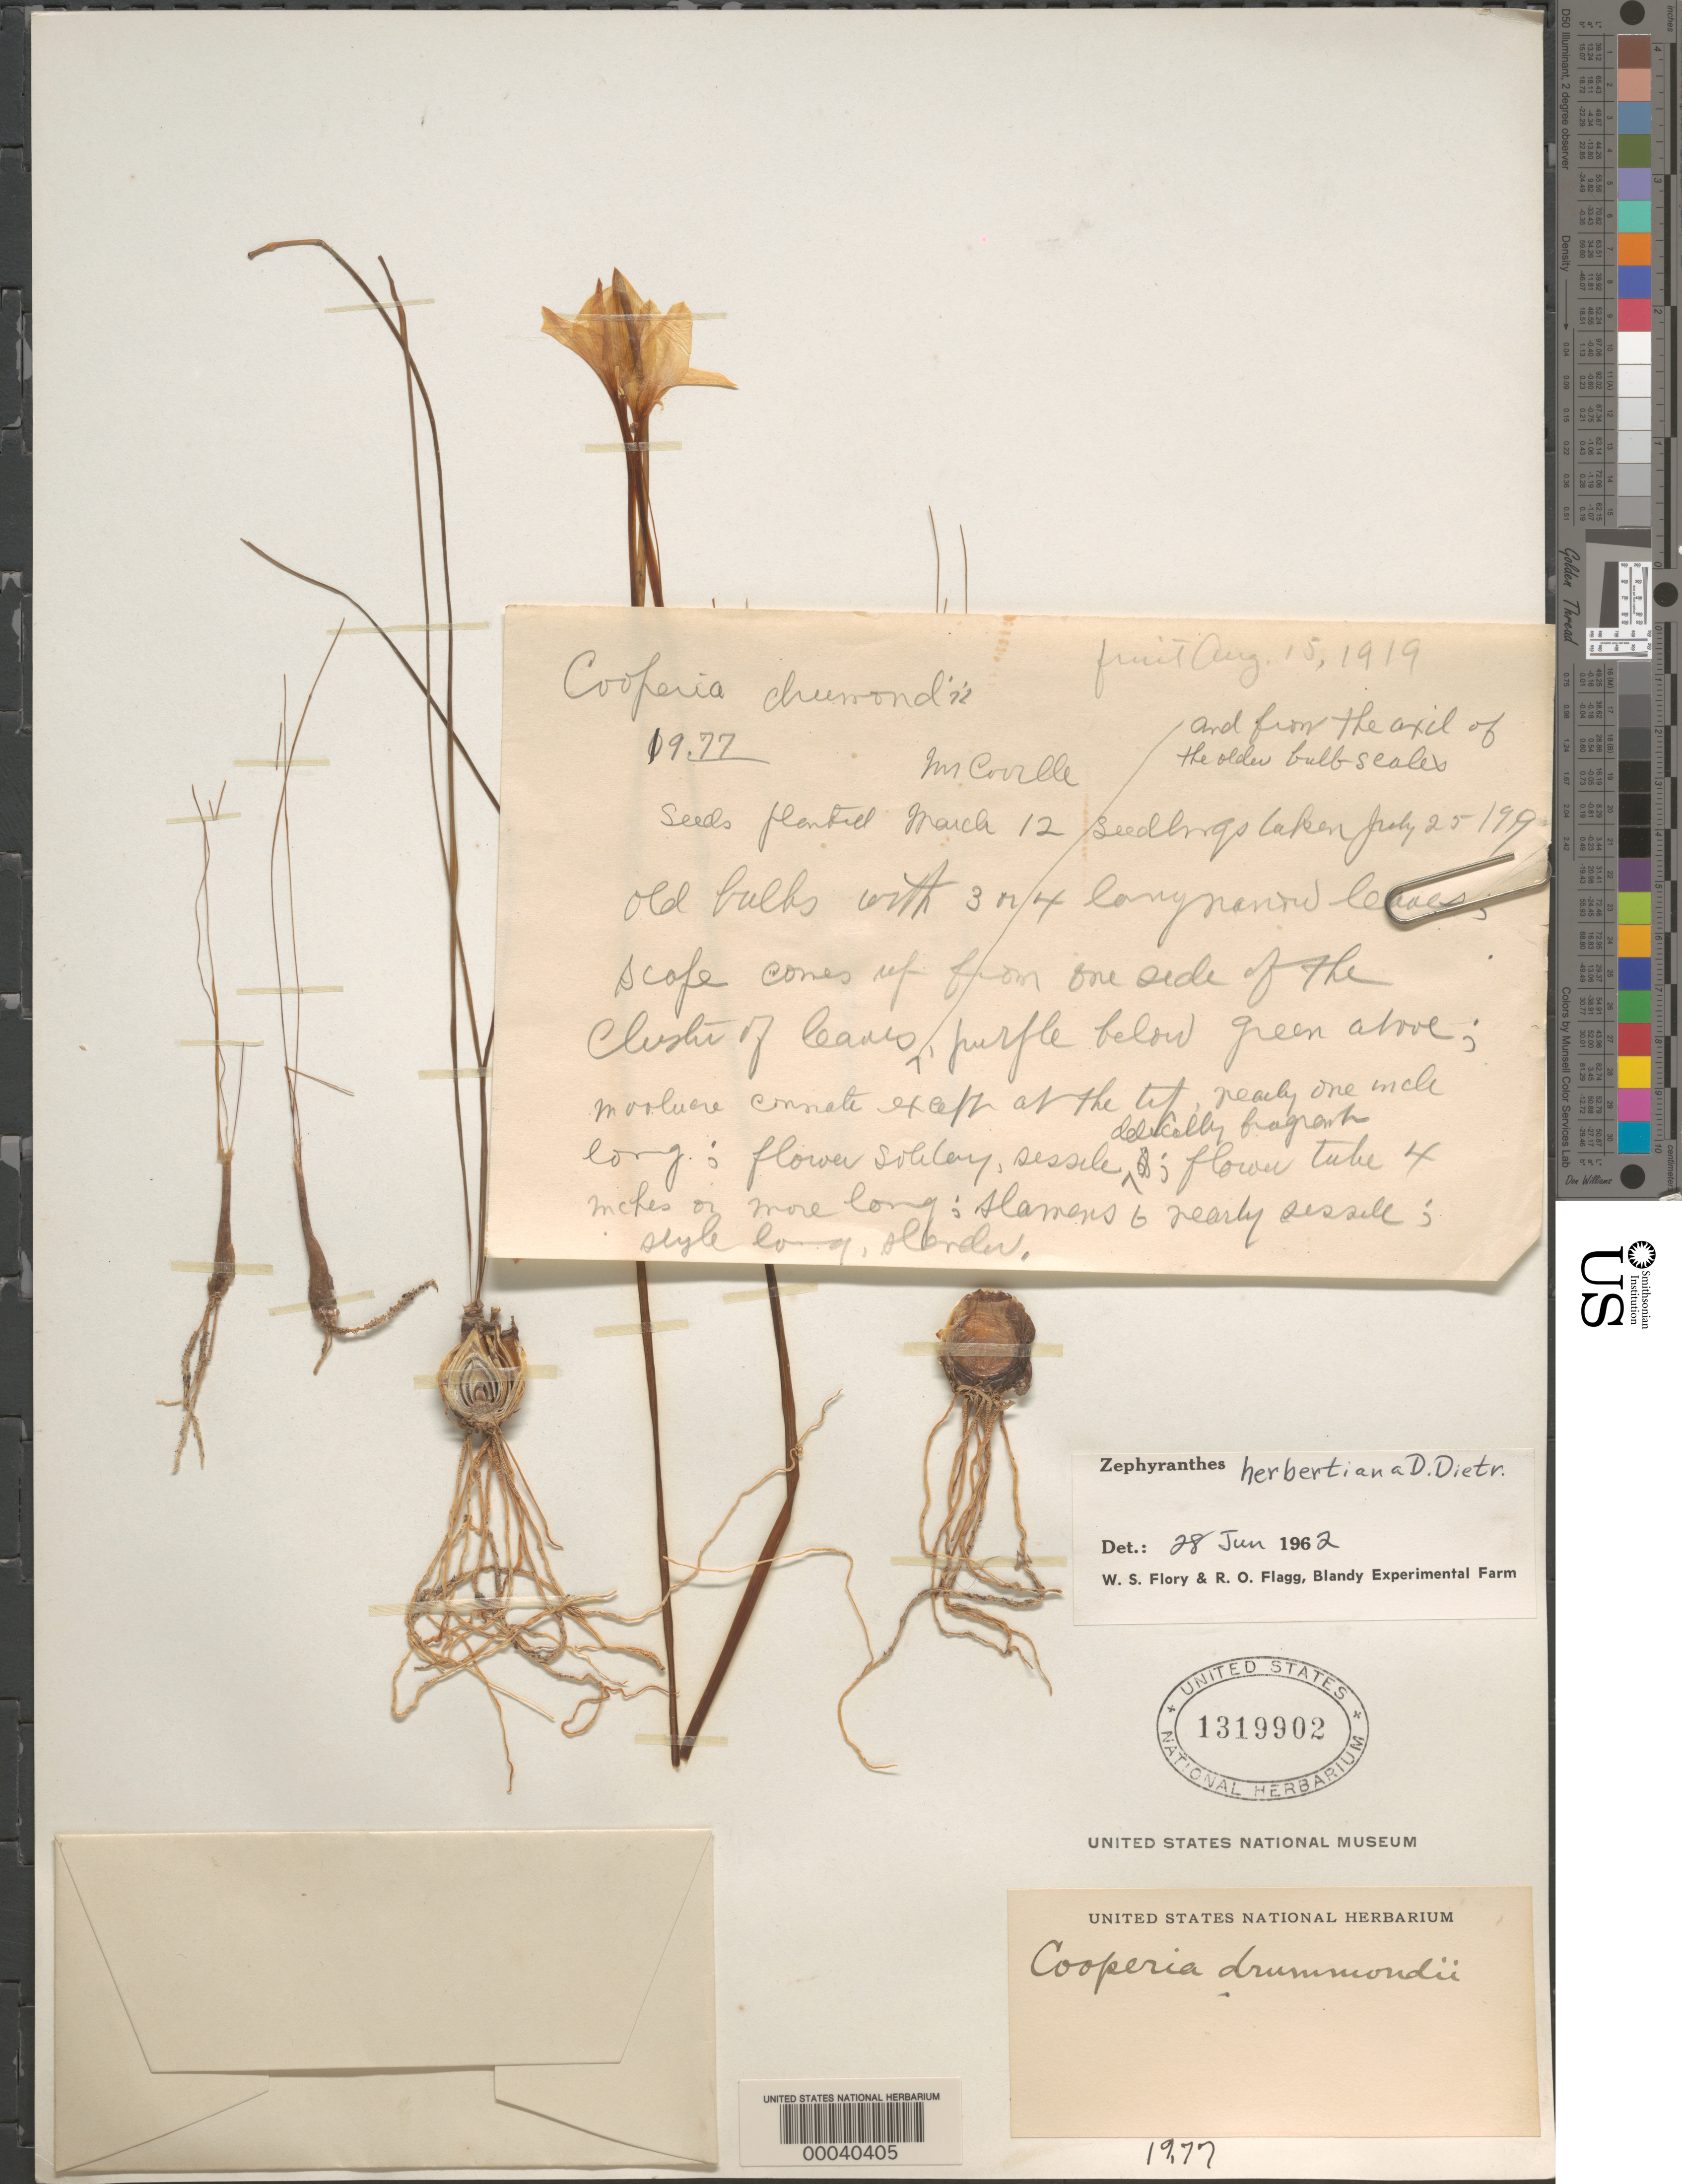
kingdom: Plantae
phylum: Tracheophyta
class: Liliopsida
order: Asparagales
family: Amaryllidaceae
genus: Zephyranthes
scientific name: Zephyranthes herbertiana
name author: D. Dietr.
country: United States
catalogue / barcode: US 1319902